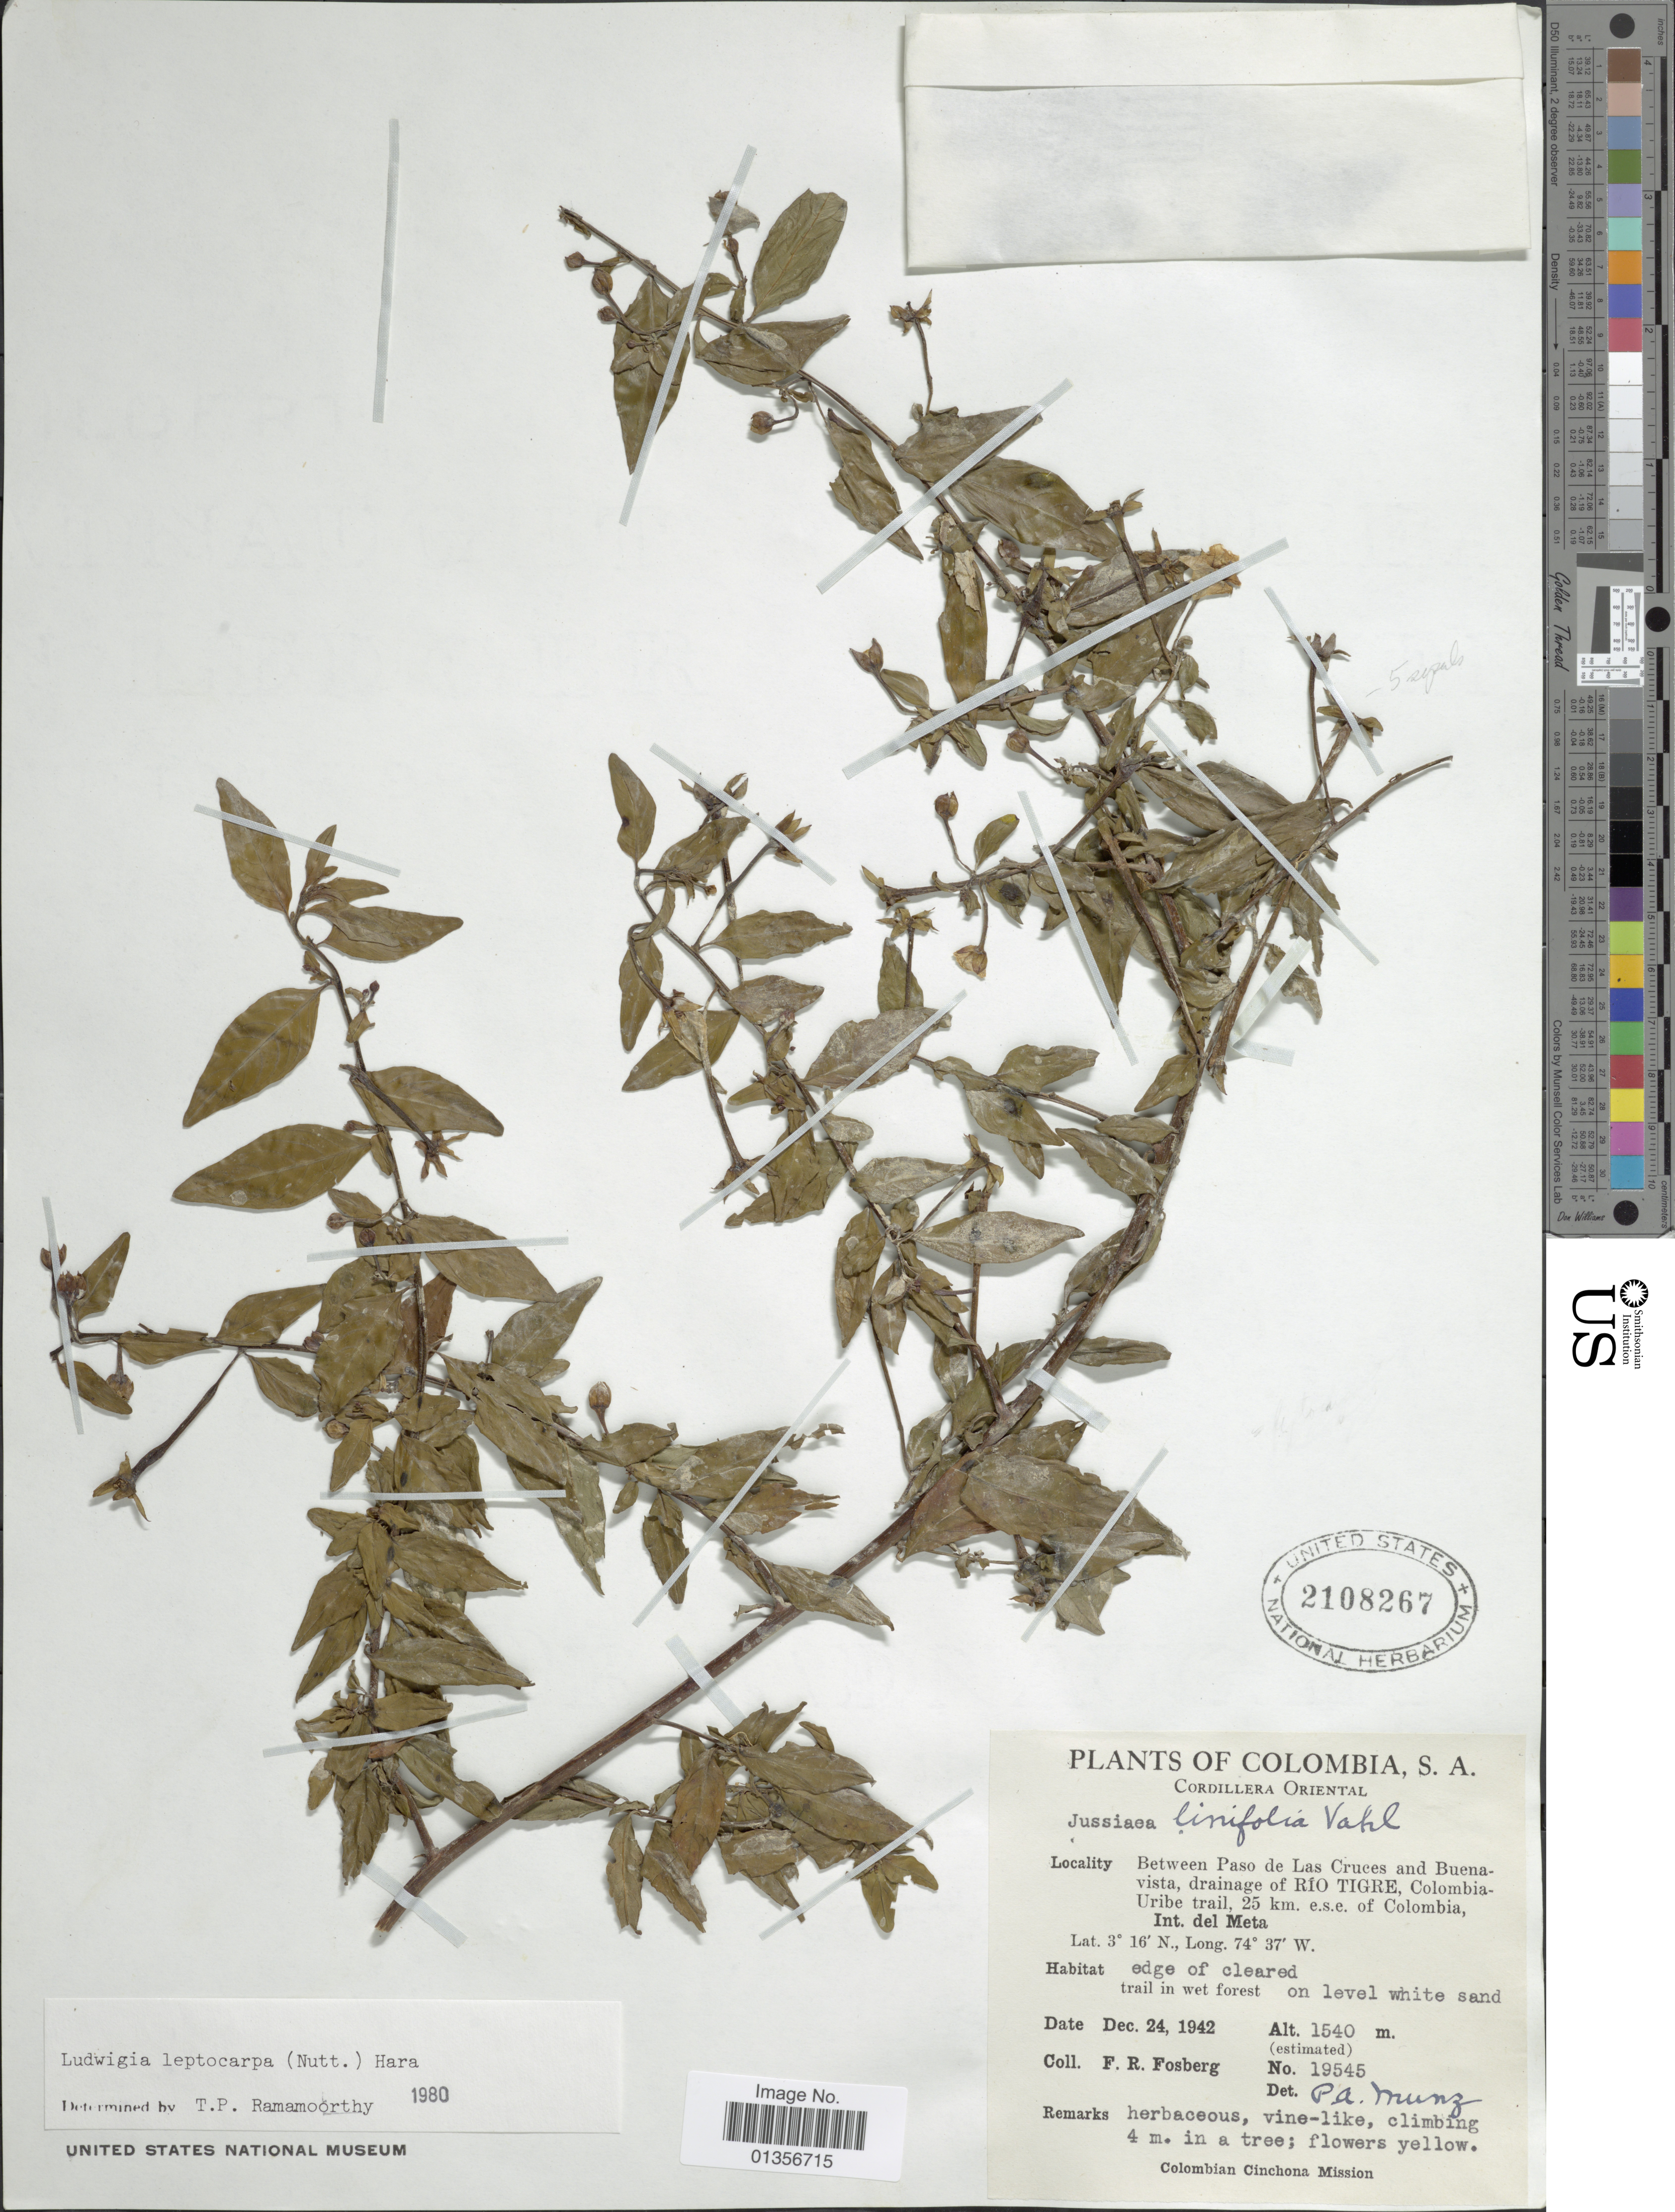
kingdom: Plantae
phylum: Tracheophyta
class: Magnoliopsida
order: Myrtales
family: Onagraceae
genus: Ludwigia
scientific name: Ludwigia leptocarpa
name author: (Nutt.) H. Hara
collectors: F. R. Fosberg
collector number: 19545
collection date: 1942-12-24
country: Colombia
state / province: Meta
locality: Cordillera Oriental, Between Paso de Las Cruces and Buenavista, drainage of Río Tigre, Colombia-Uribe trail, 25 km. e.s.e. of Colombia, Int. del Meta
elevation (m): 1540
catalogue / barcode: US 2108267